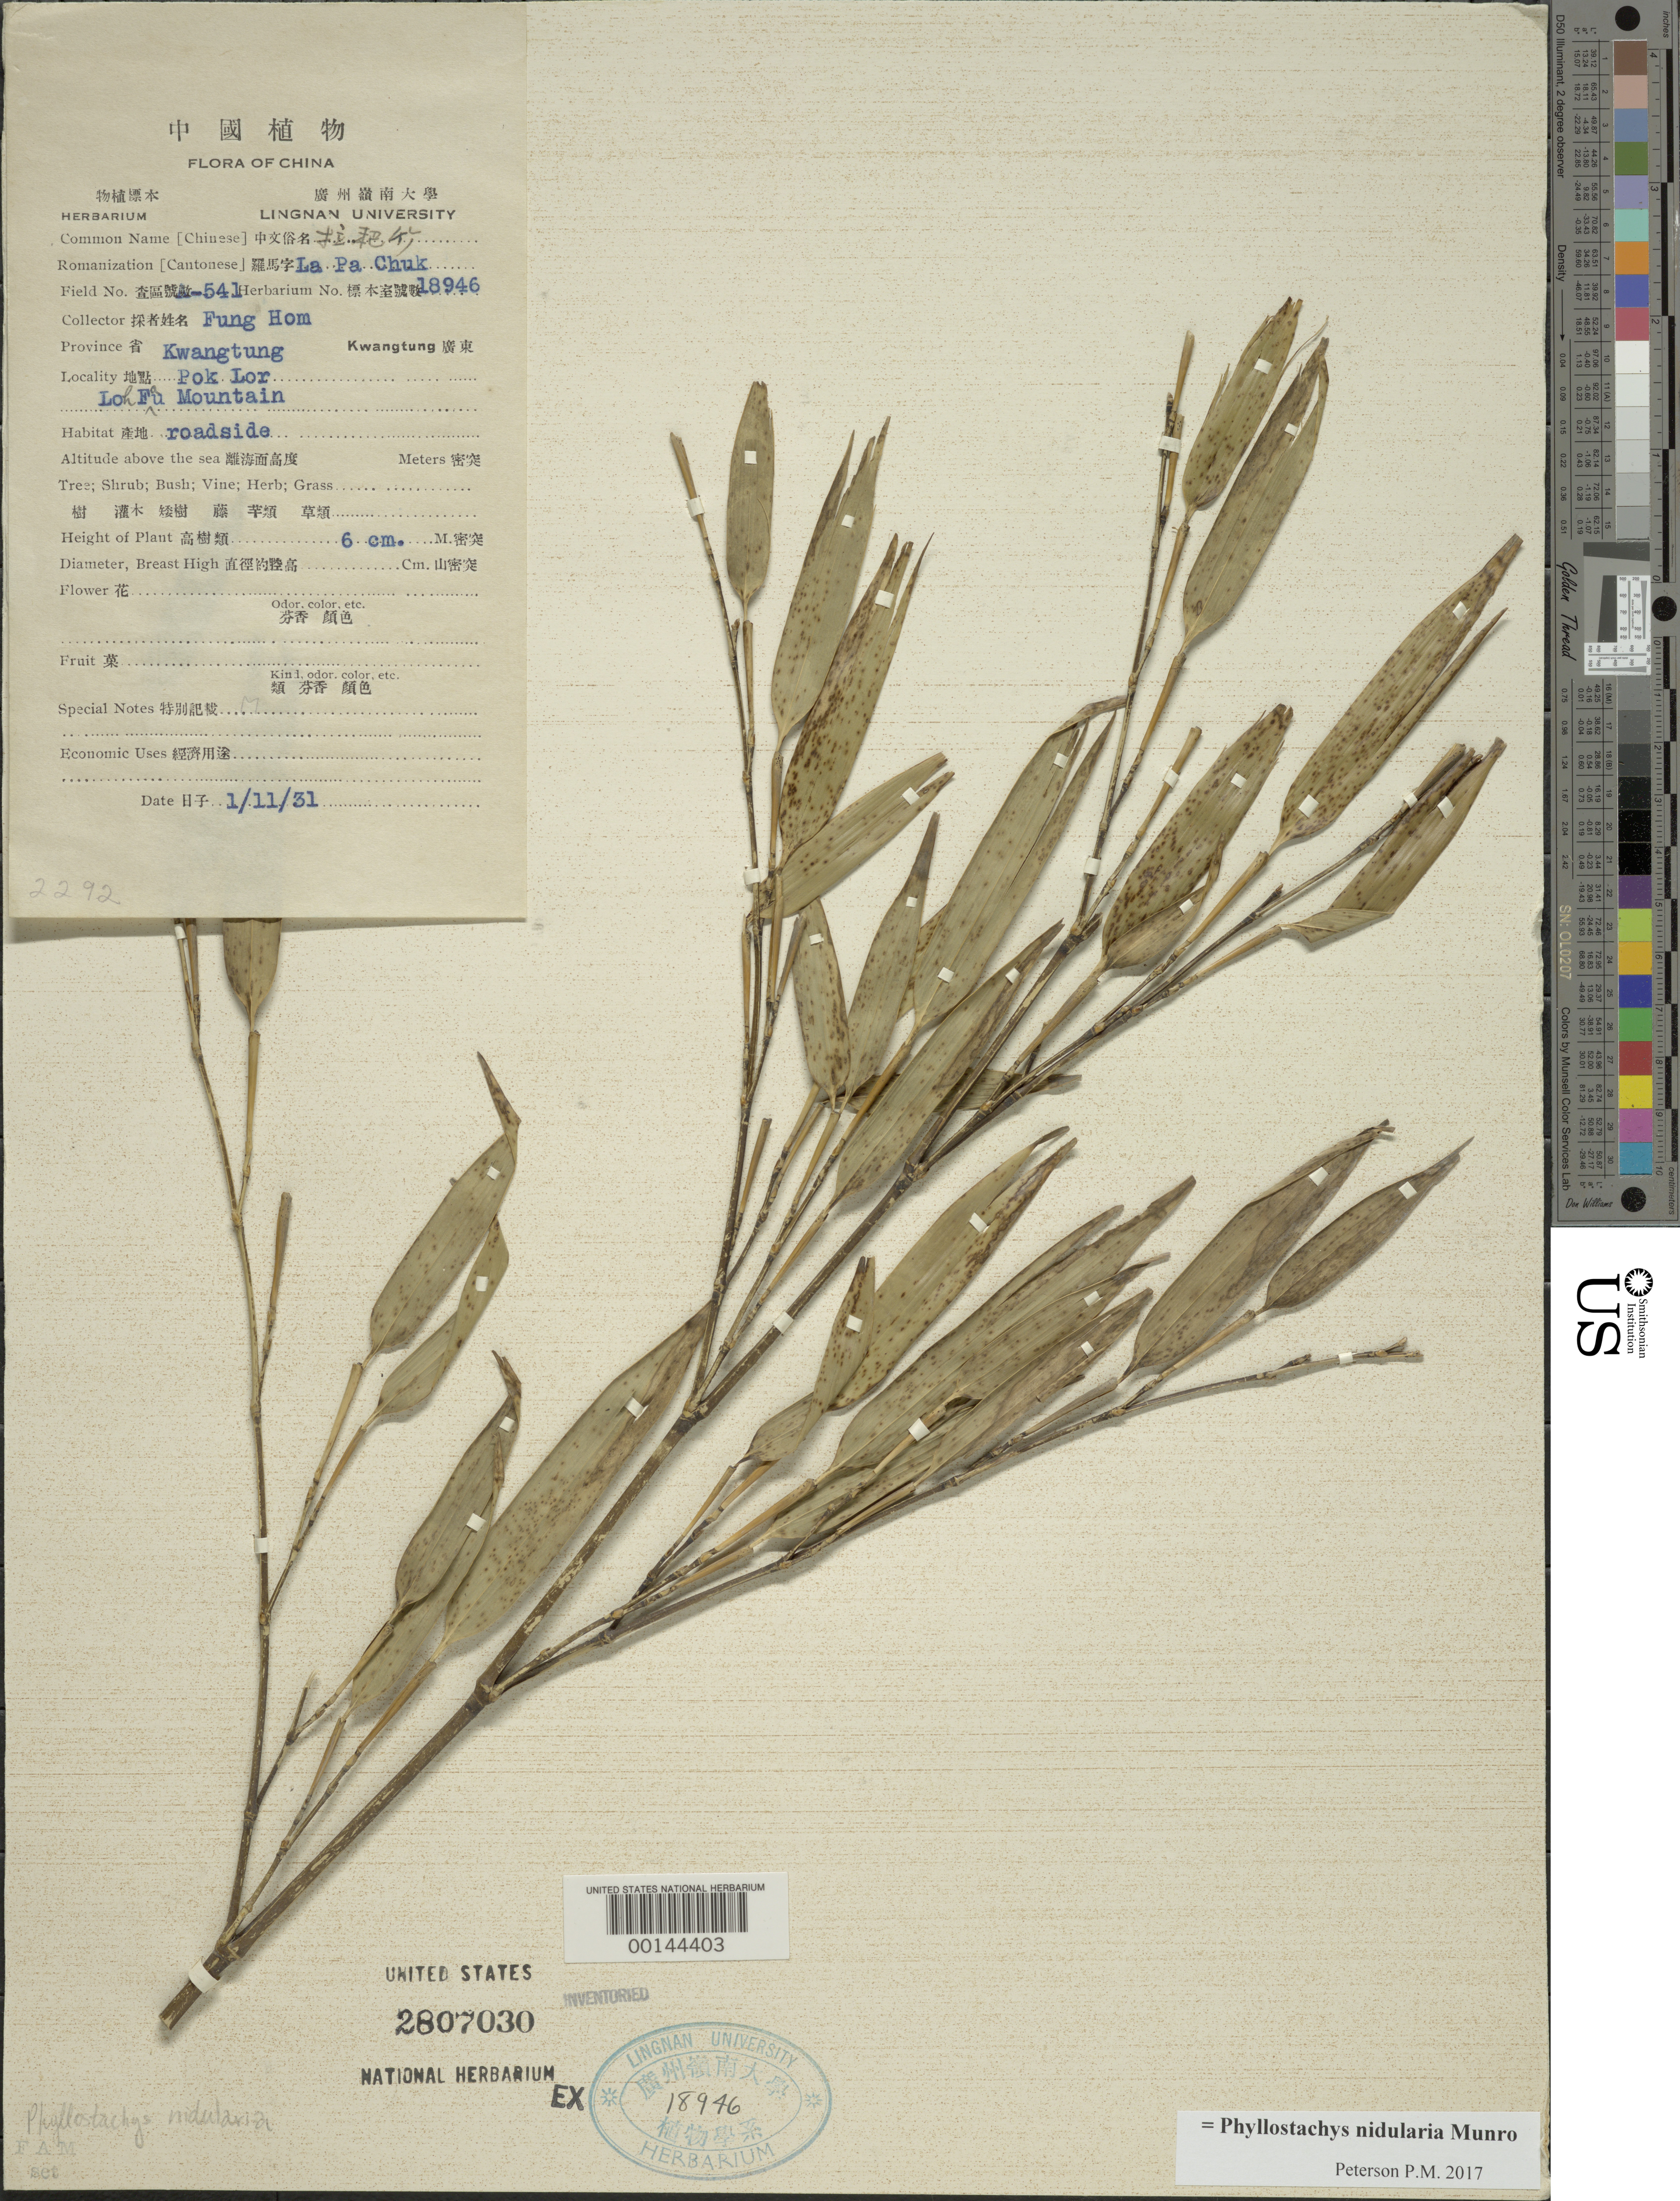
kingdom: Plantae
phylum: Tracheophyta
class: Liliopsida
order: Poales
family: Poaceae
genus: Phyllostachys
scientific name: Phyllostachys nidularia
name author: Munro ex Fenzi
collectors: H. L. Fung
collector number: A-541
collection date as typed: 11 Jan 1931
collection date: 1931-01-11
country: China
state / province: Guangdong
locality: Pok lor, loh fau mt.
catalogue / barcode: US 2807030